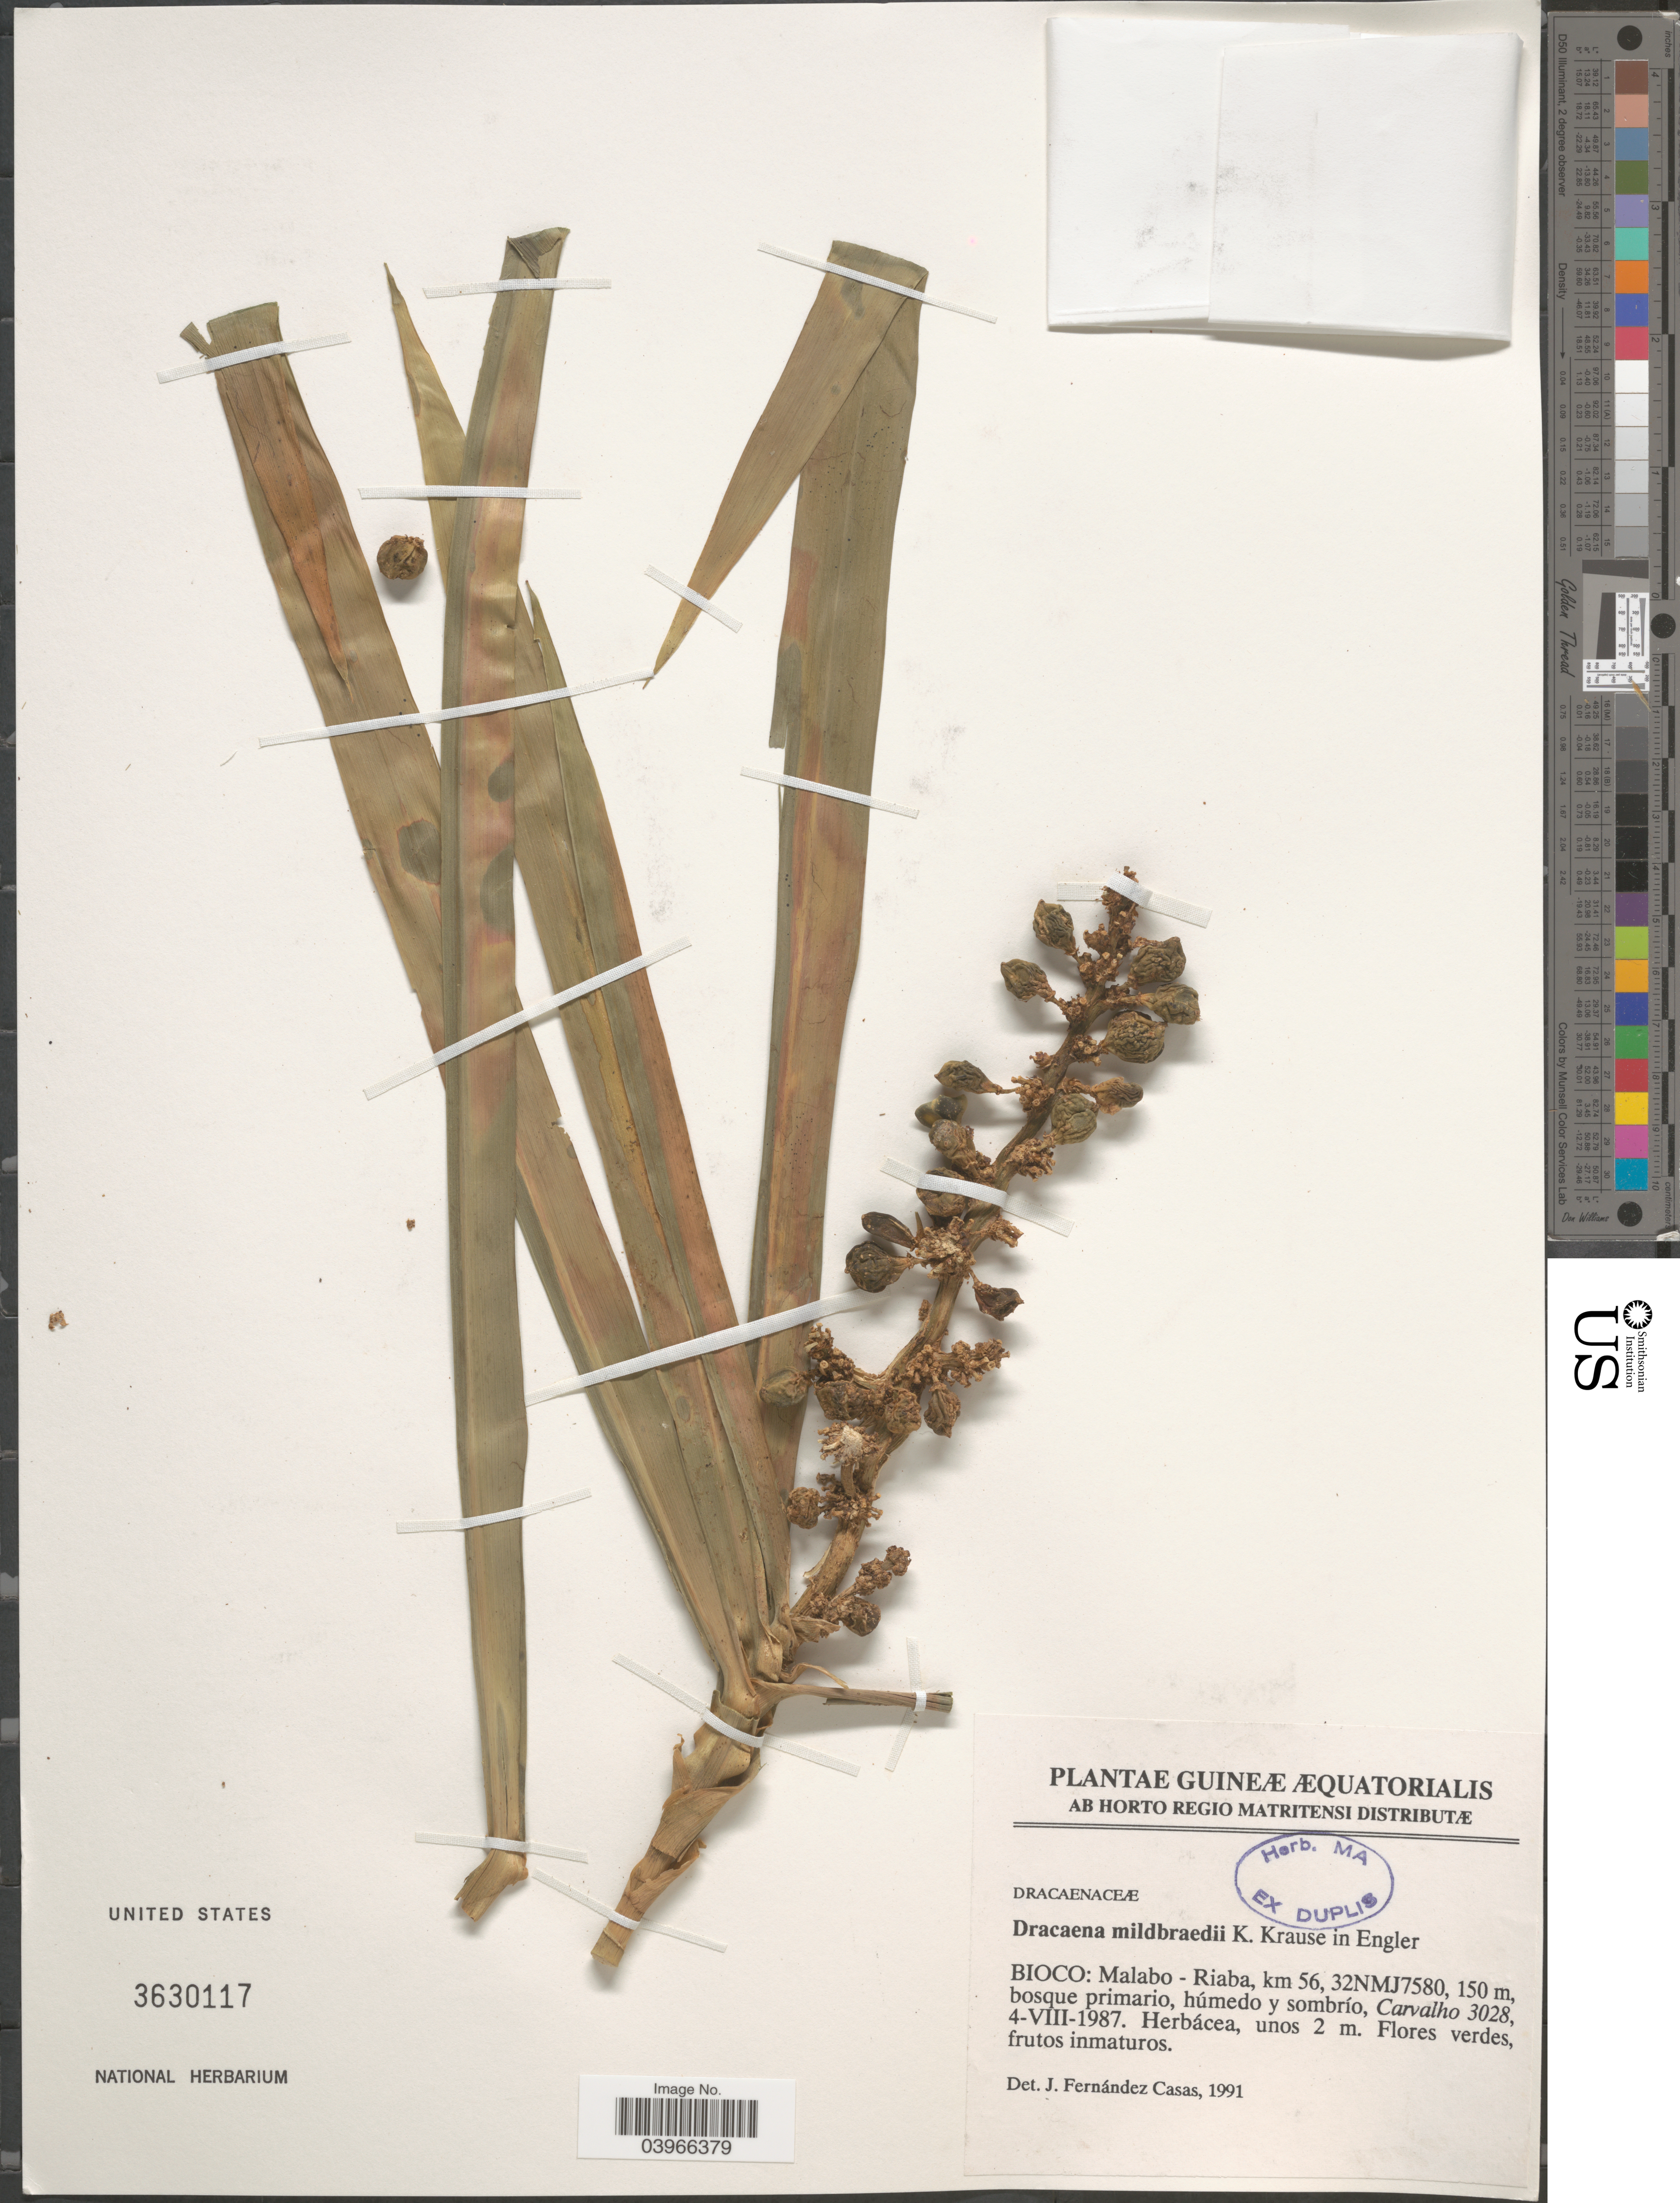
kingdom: Plantae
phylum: Tracheophyta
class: Liliopsida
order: Asparagales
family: Asparagaceae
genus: Dracaena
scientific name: Dracaena mildbraedii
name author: K. Krause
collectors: Carvalho, --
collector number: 3028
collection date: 1987-08-04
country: Equatorial Guinea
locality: Guineæ Æquatorialis. Bioco: Malabo-Riabo, km 56, 32NMJ7580.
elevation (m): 150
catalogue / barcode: US 3630117